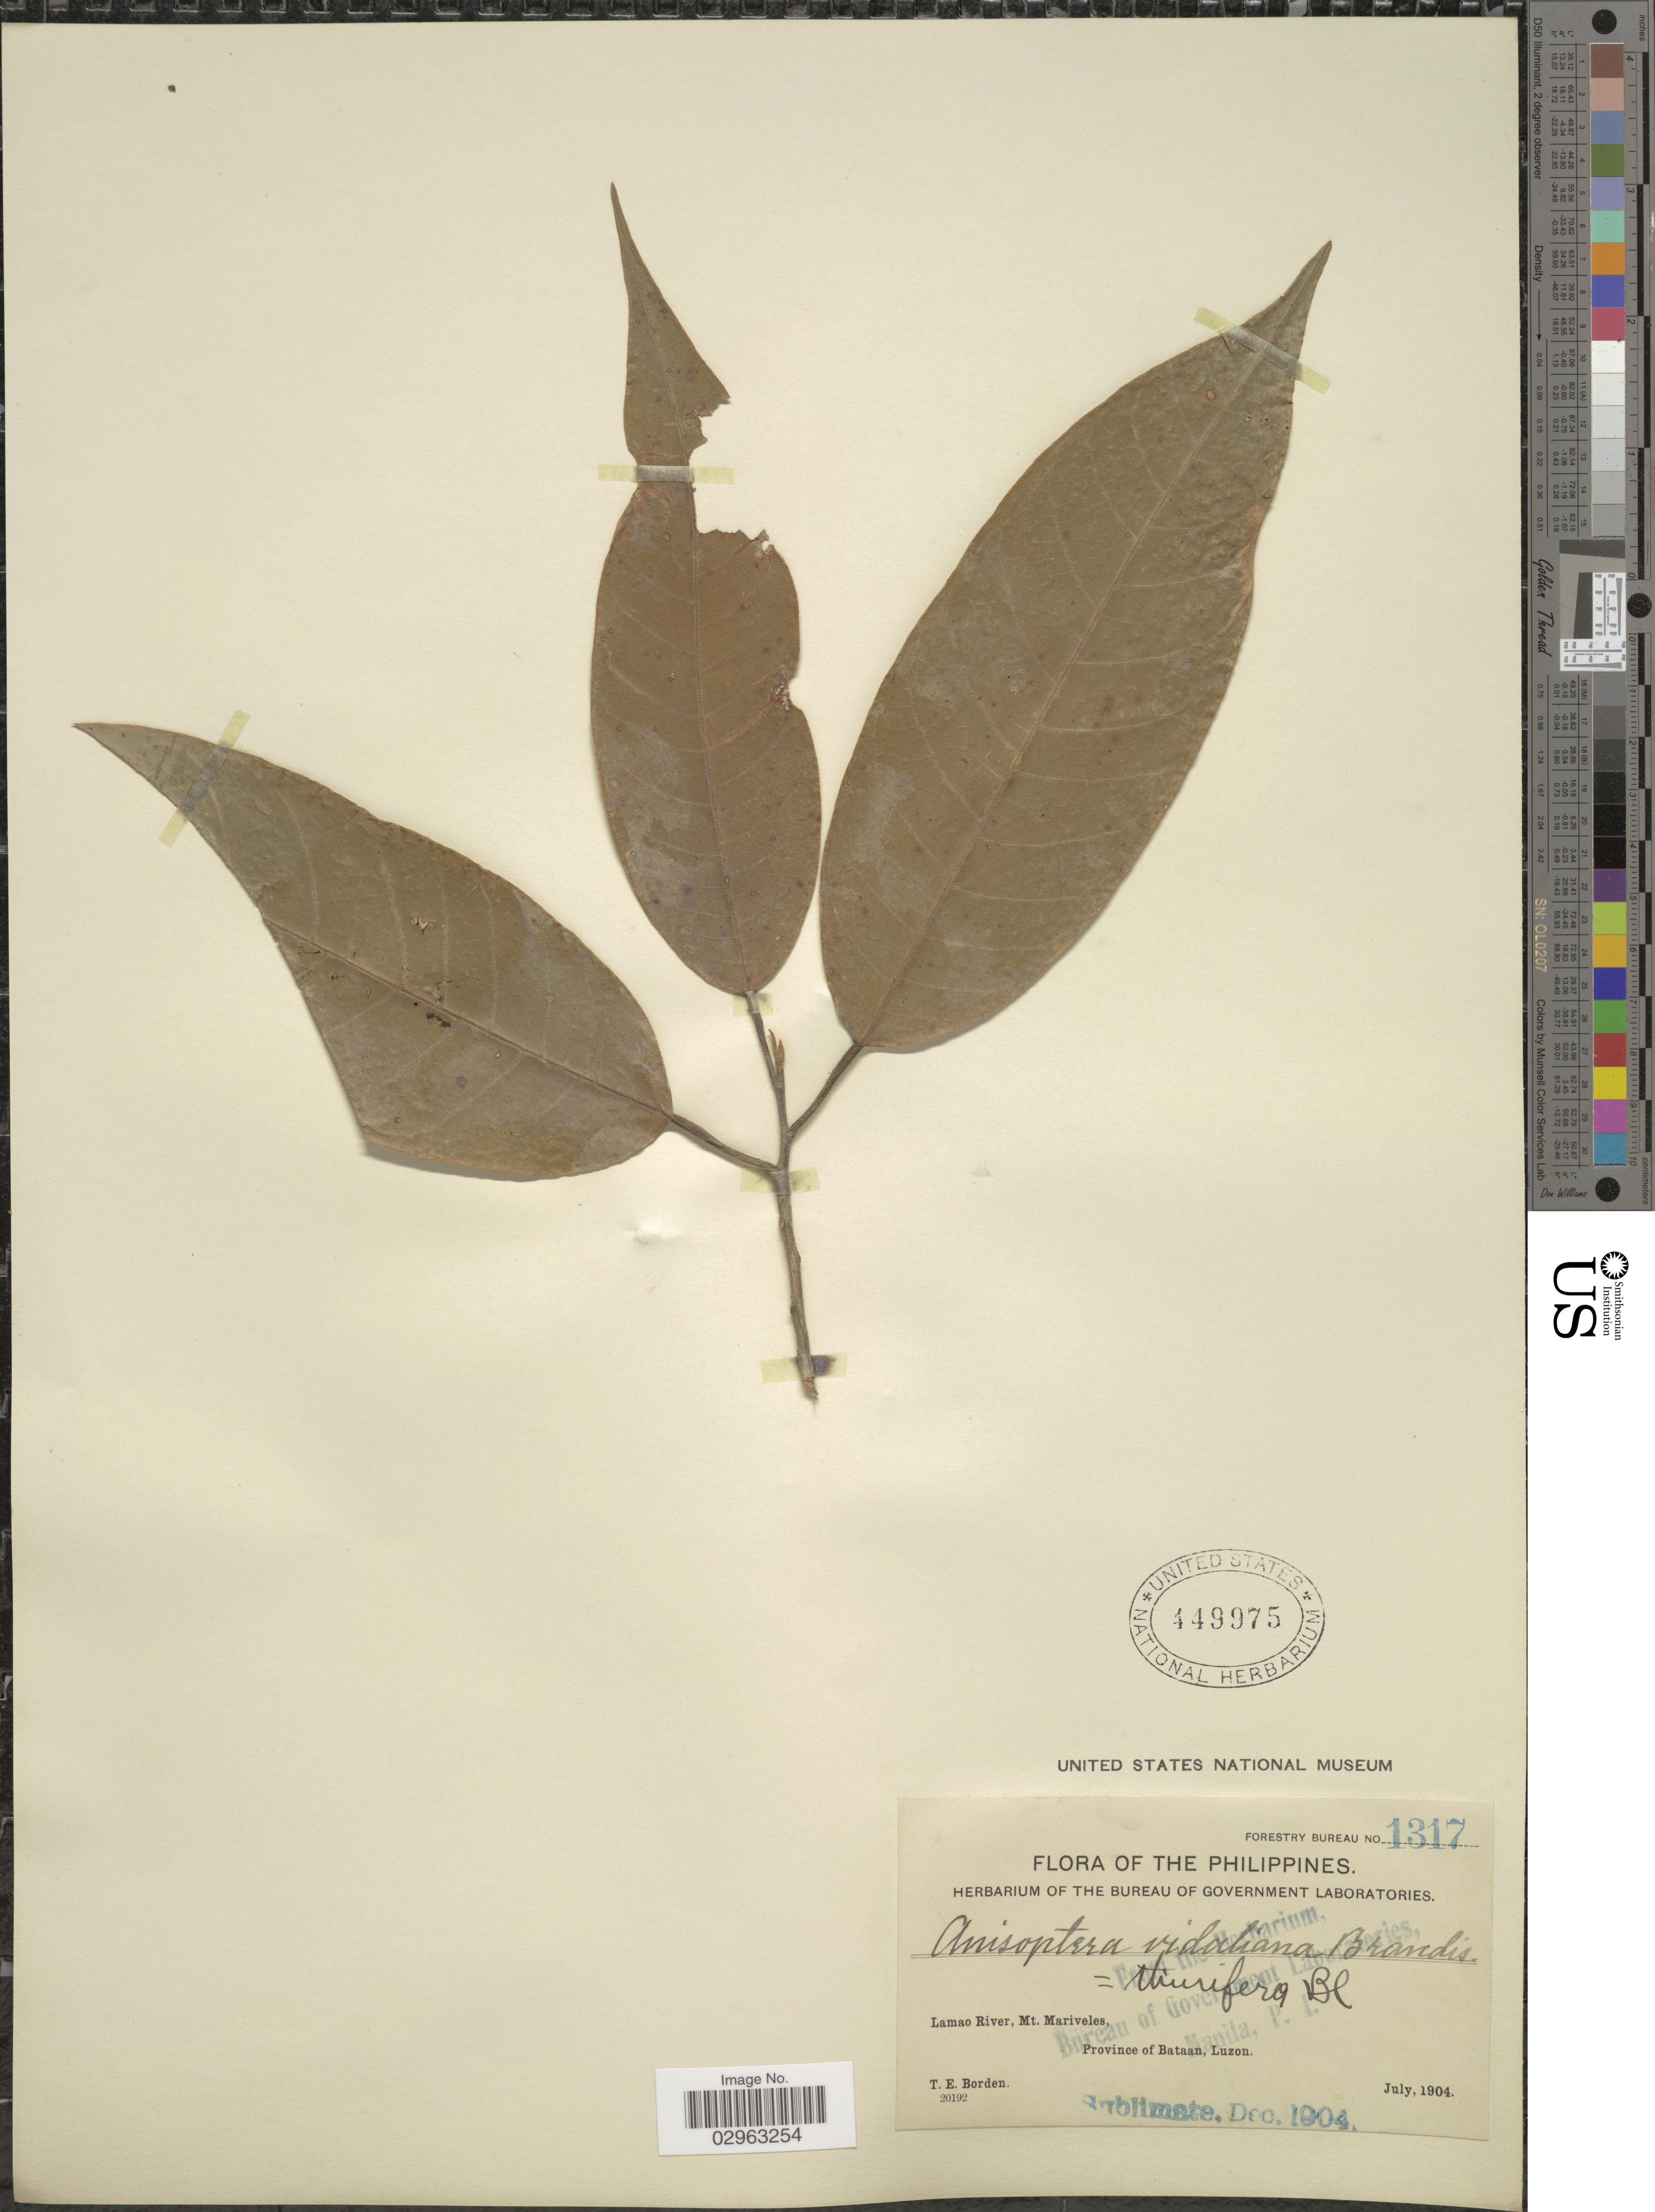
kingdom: Plantae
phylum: Tracheophyta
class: Magnoliopsida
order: Malvales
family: Dipterocarpaceae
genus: Anisoptera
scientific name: Anisoptera thurifera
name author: (Blanco) Blume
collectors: T. E. Borden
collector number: Forestry Bureau 1317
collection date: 1904-07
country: Philippines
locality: Lamao River, Mt. Mariveles, Province of Bataan, Luzon.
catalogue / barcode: US 449975